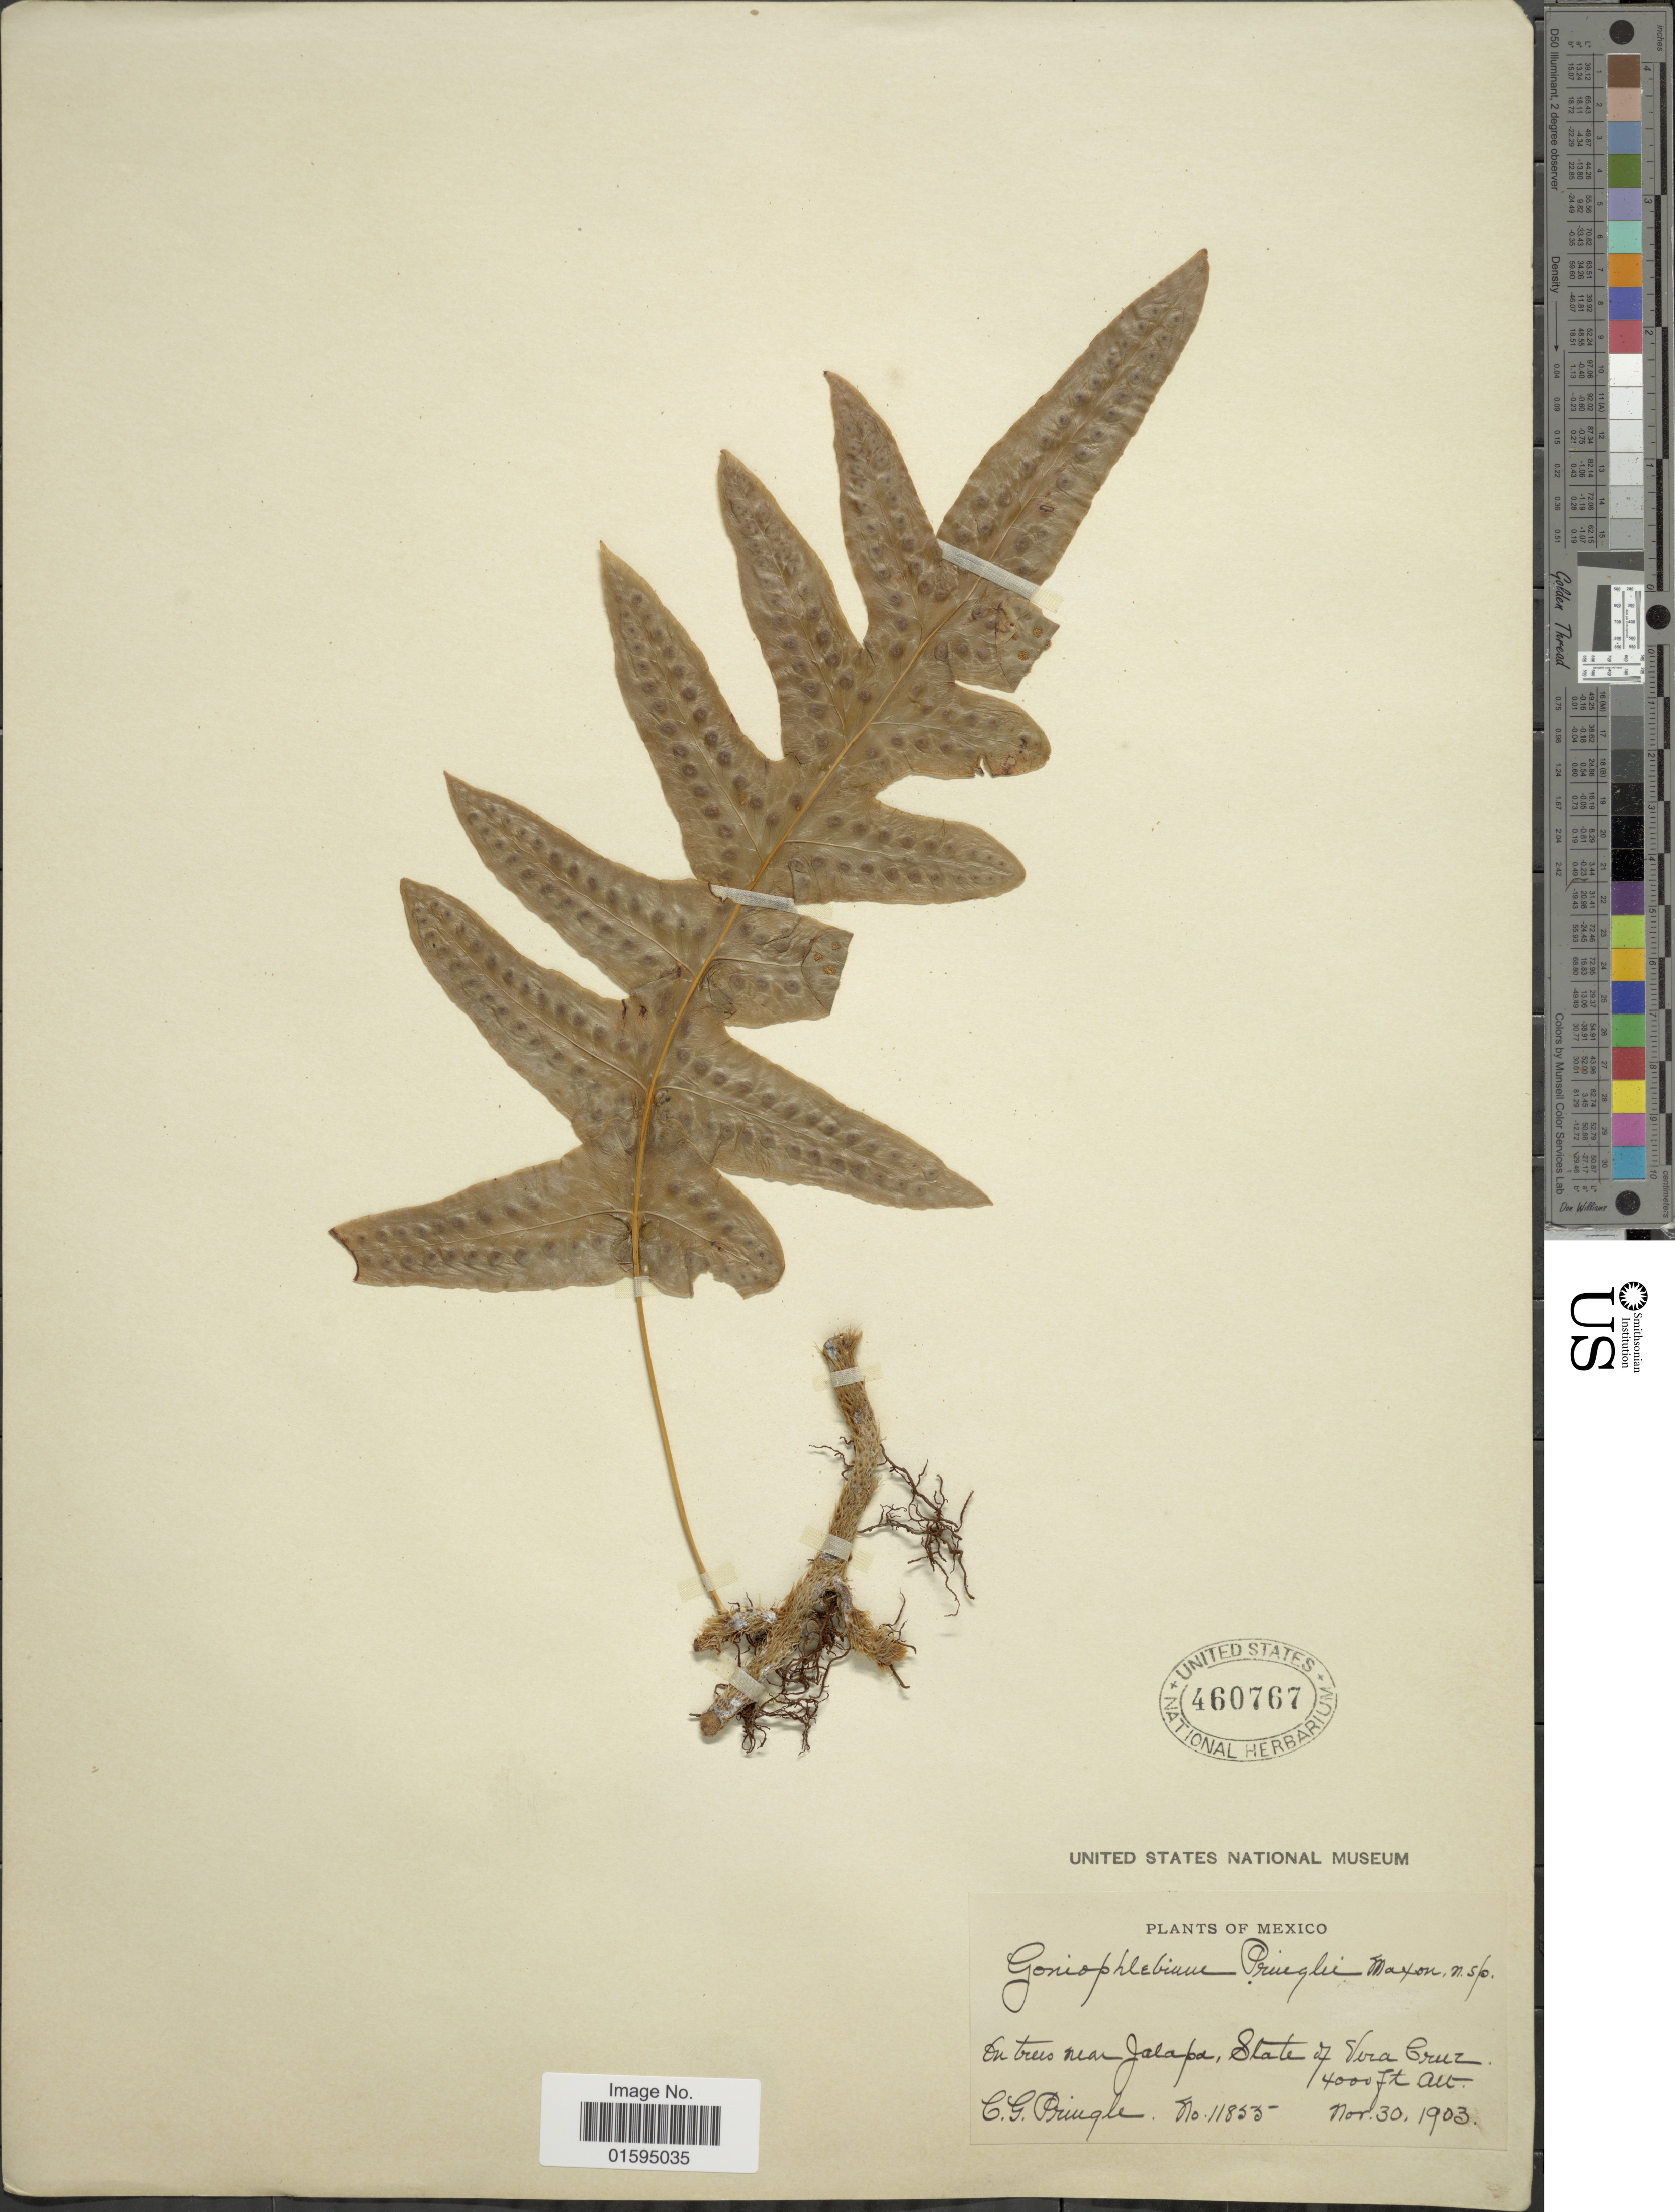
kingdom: Plantae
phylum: Tracheophyta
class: Polypodiopsida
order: Polypodiales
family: Polypodiaceae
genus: Polypodium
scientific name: Polypodium eatonii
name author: Baker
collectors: C. G. Pringle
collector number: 11855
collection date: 1903-11-30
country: Mexico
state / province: Veracruz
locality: Om trees near Jalapa, State of Vera Cruz.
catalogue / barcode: US 460767